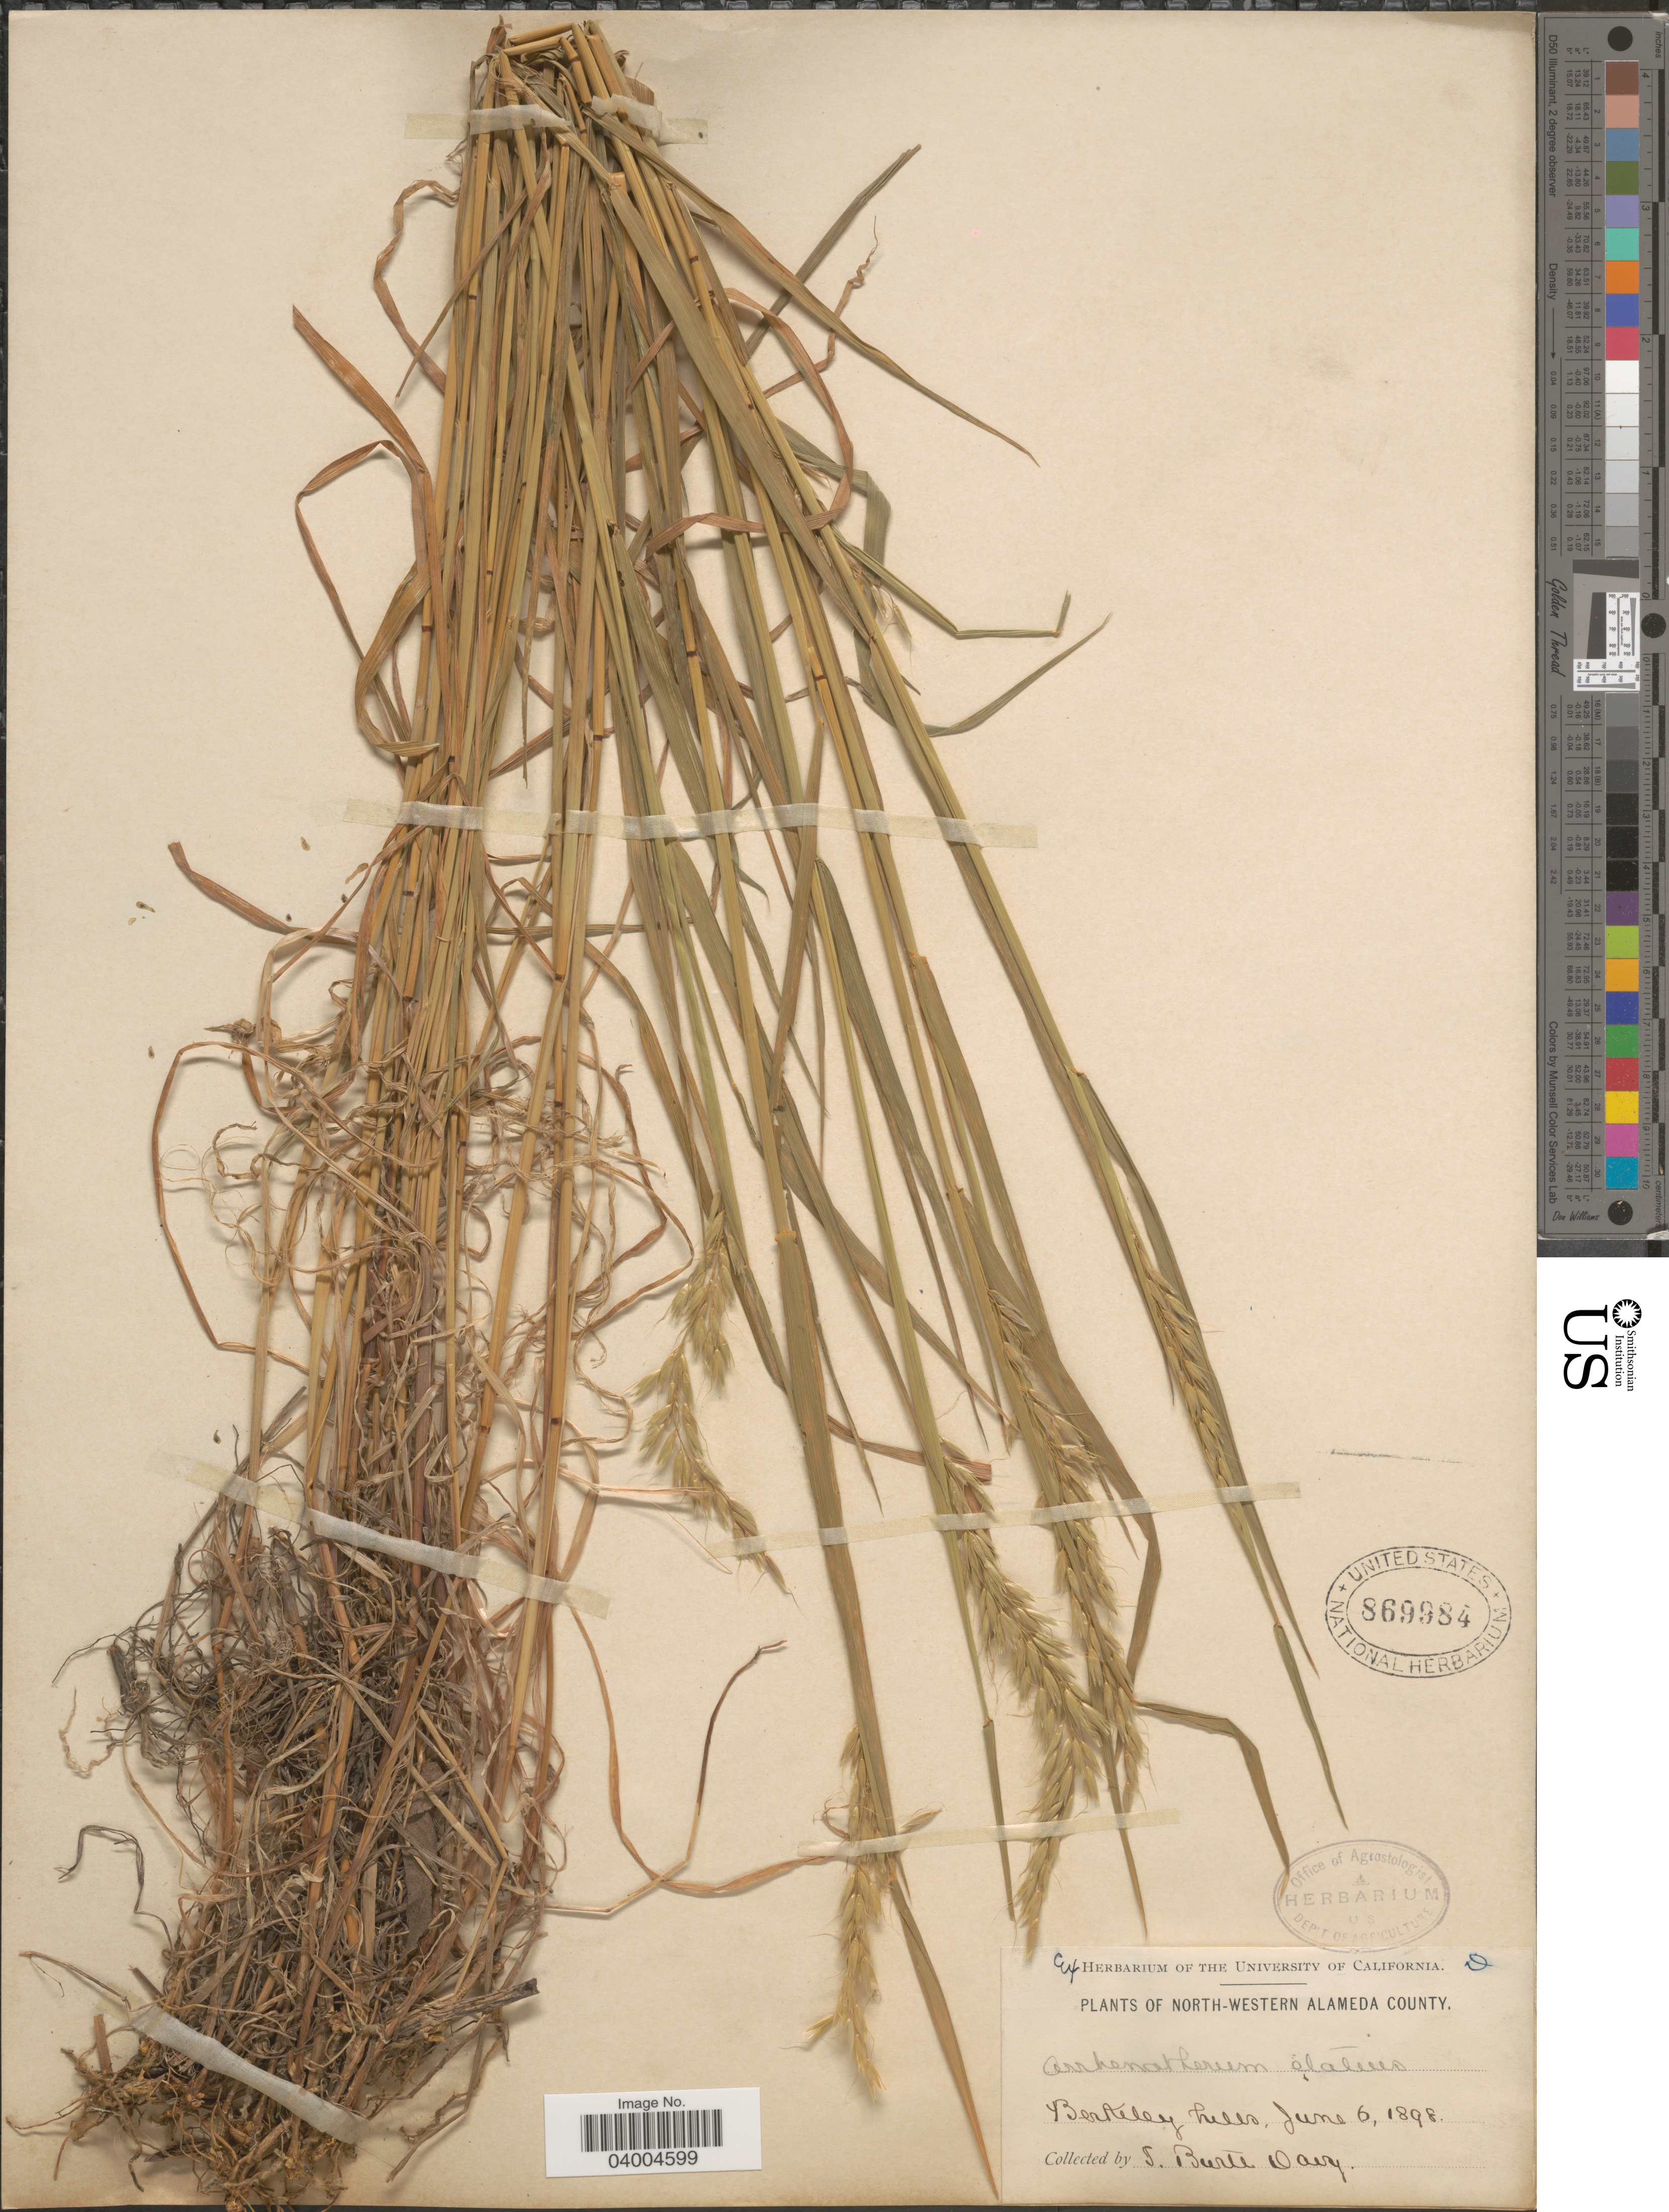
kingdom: Plantae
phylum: Tracheophyta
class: Liliopsida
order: Poales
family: Poaceae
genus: Arrhenatherum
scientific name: Arrhenatherum elatius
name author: (L.) J. Presl & C. Presl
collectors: J. Burtt Davy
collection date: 1898-06-06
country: United States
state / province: California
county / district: Alameda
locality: North-Western Alameda County. Berkeley hills.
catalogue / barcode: US 869984